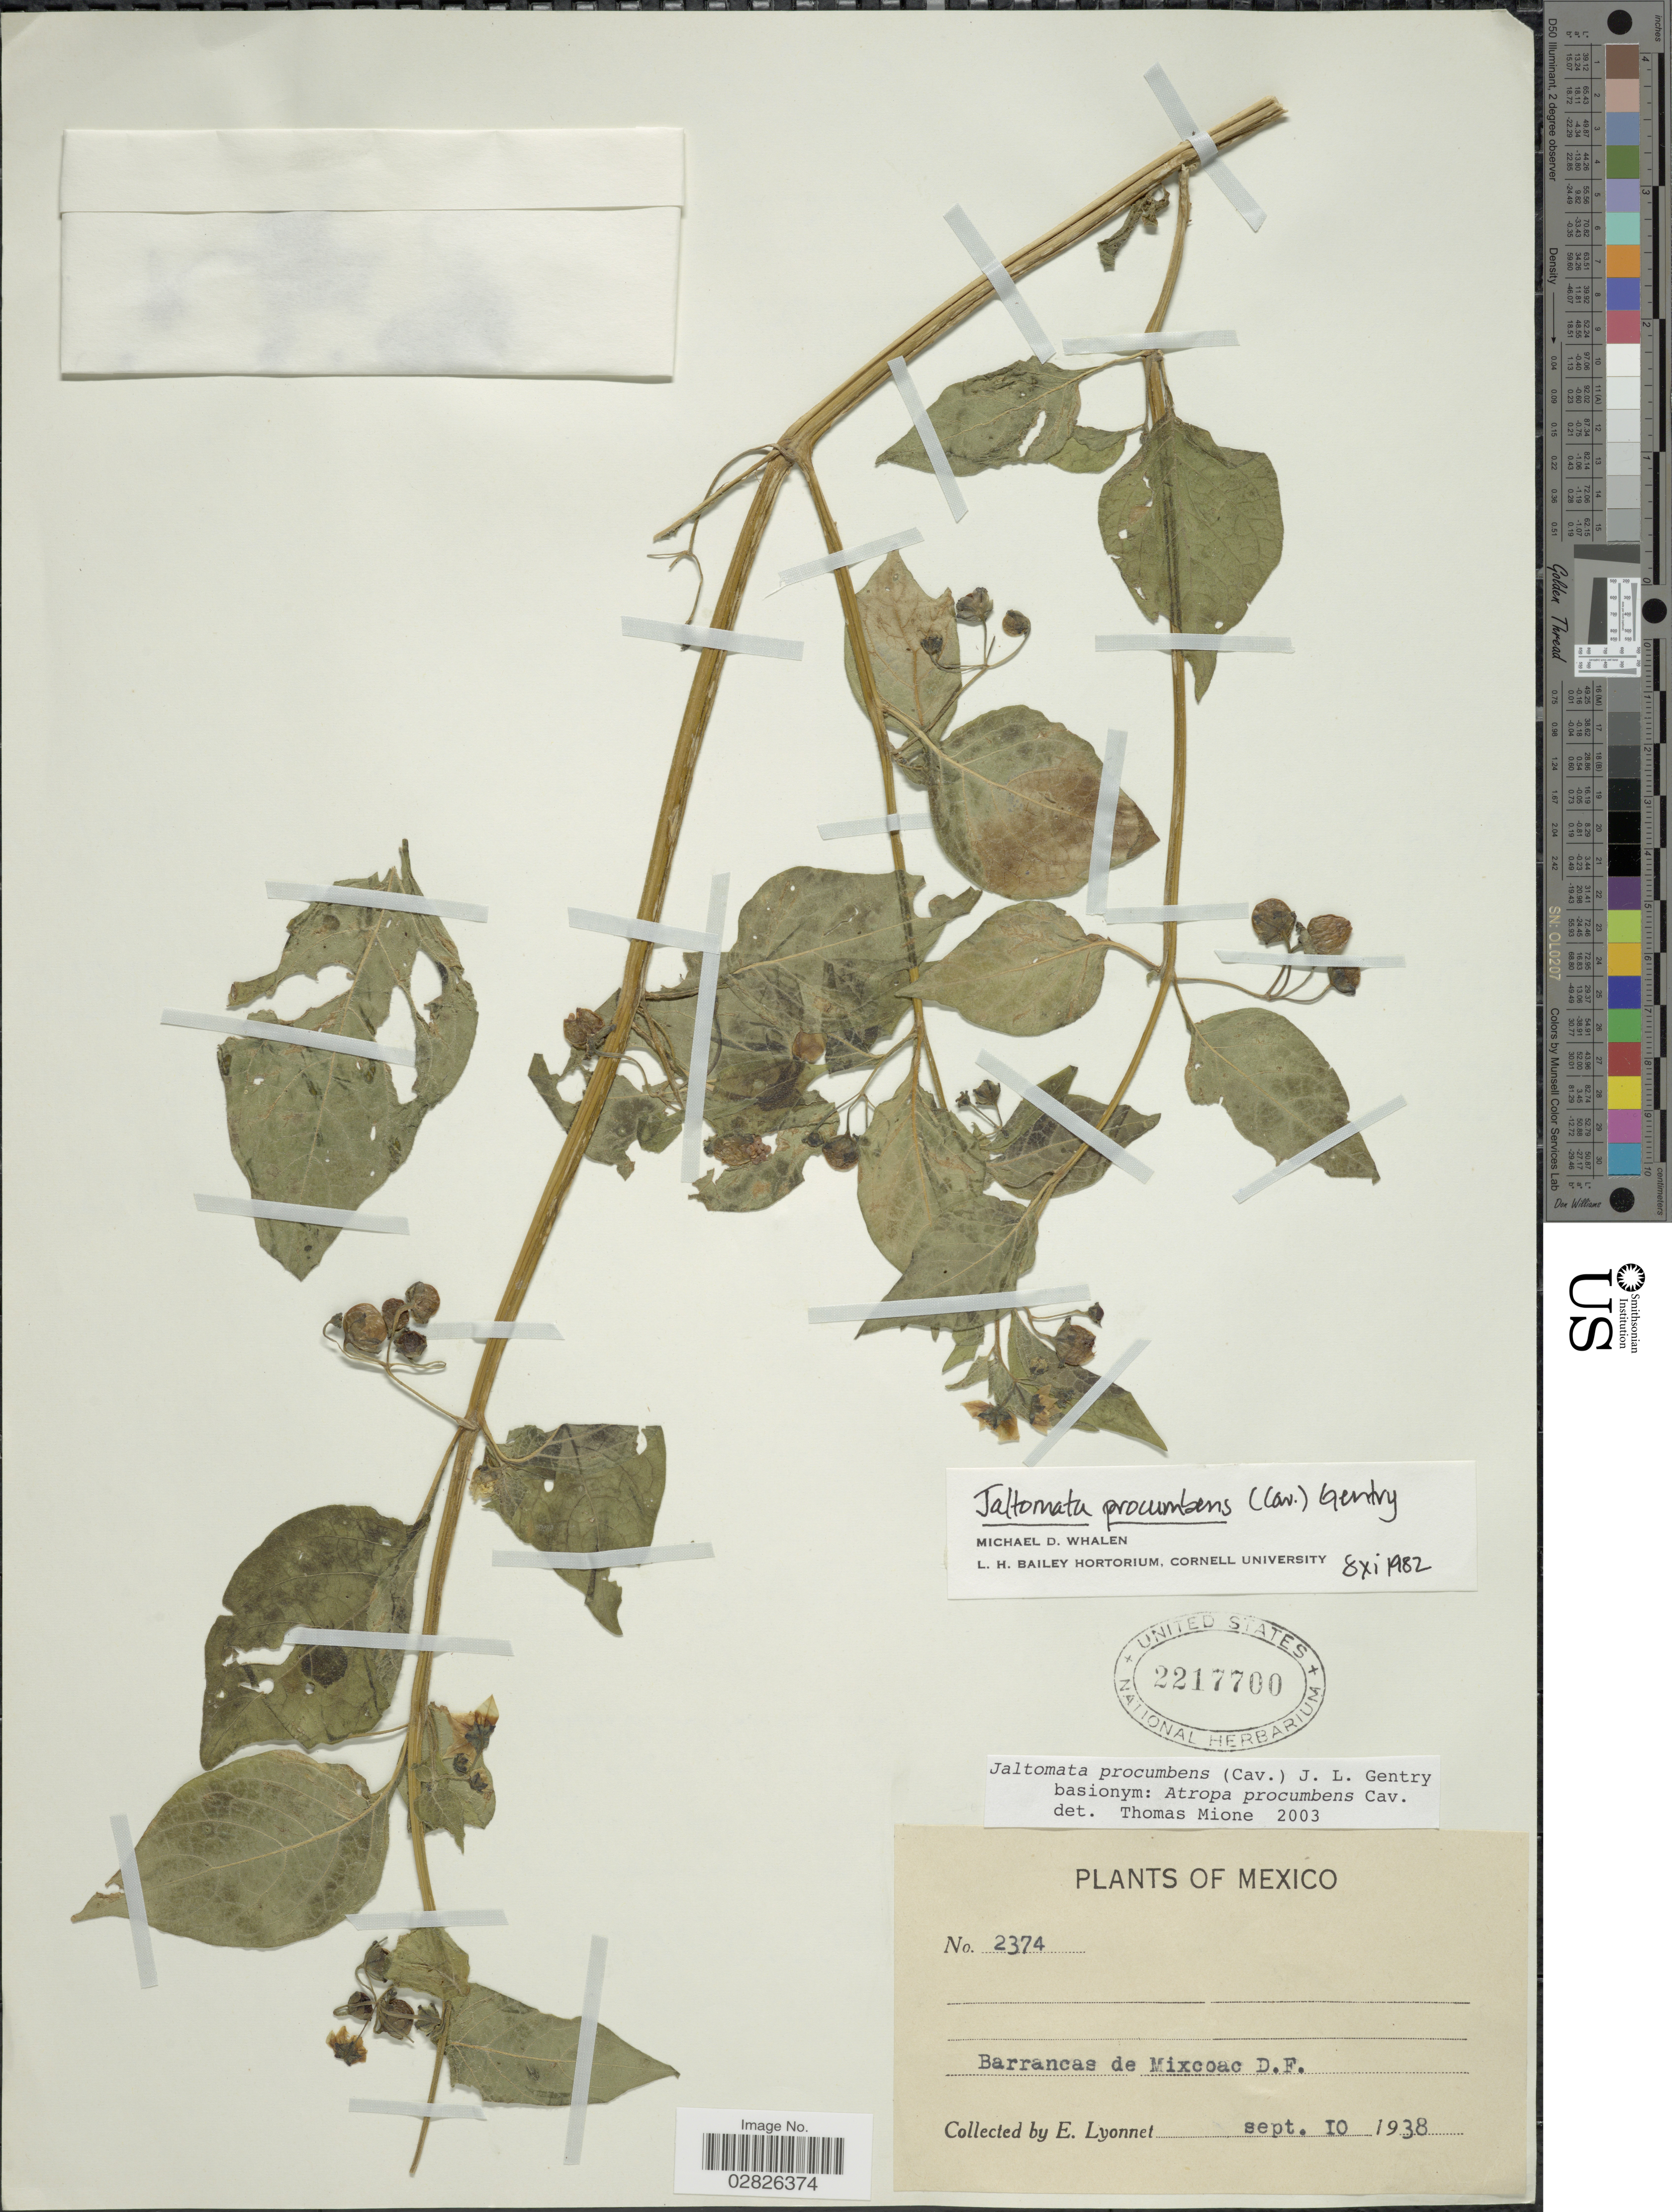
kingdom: Plantae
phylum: Tracheophyta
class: Magnoliopsida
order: Solanales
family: Solanaceae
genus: Jaltomata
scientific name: Jaltomata procumbens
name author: (Cav.) J.L. Gentry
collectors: E. Lyonnet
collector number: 2374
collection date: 1938-09-10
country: Mexico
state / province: Distrito Federal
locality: Barrancas de Mixcoac.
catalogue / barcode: US 2217700